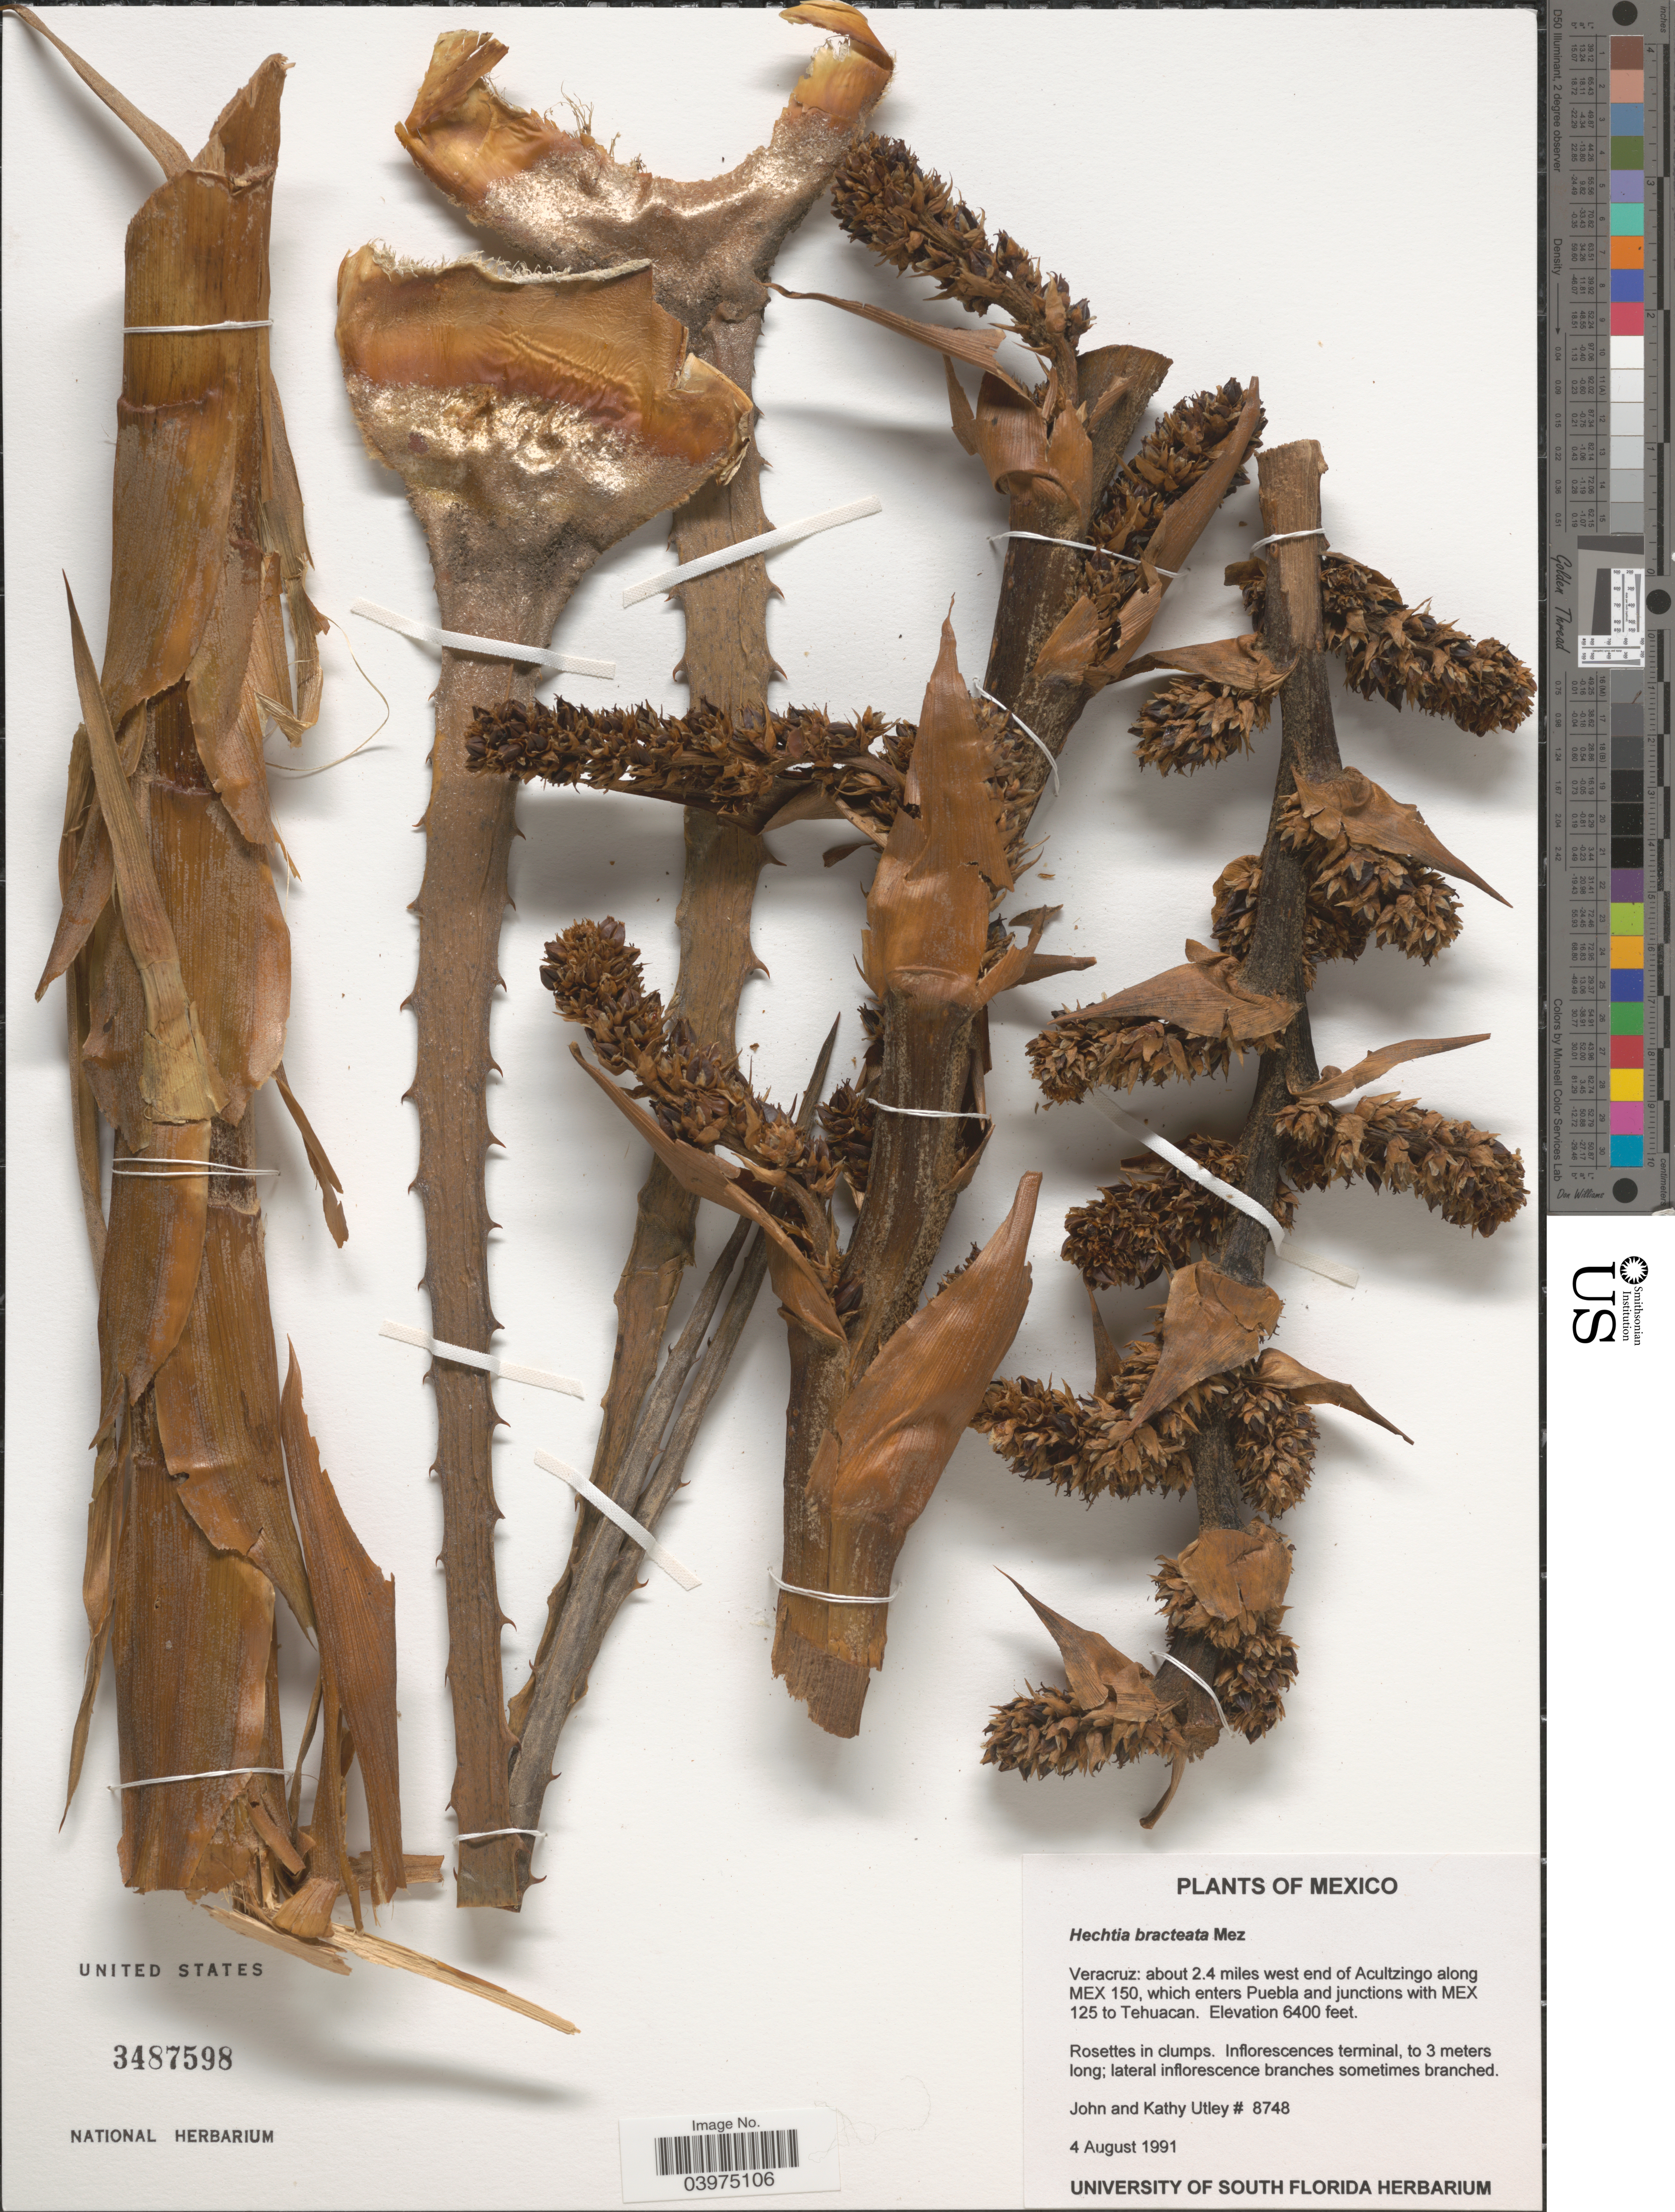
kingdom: Plantae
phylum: Tracheophyta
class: Liliopsida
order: Poales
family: Bromeliaceae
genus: Hechtia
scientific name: Hechtia bracteata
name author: Mez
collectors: J. F. Utley & K. Burt-Utley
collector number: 8748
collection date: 1991-08-04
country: Mexico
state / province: Veracruz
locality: Veracruz: about 2.4 miles west end of Acultzingo along MEX 150, which enters Puebla and junctions with MEX 125 to Tehuacan.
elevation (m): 1951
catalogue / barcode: US 3487598